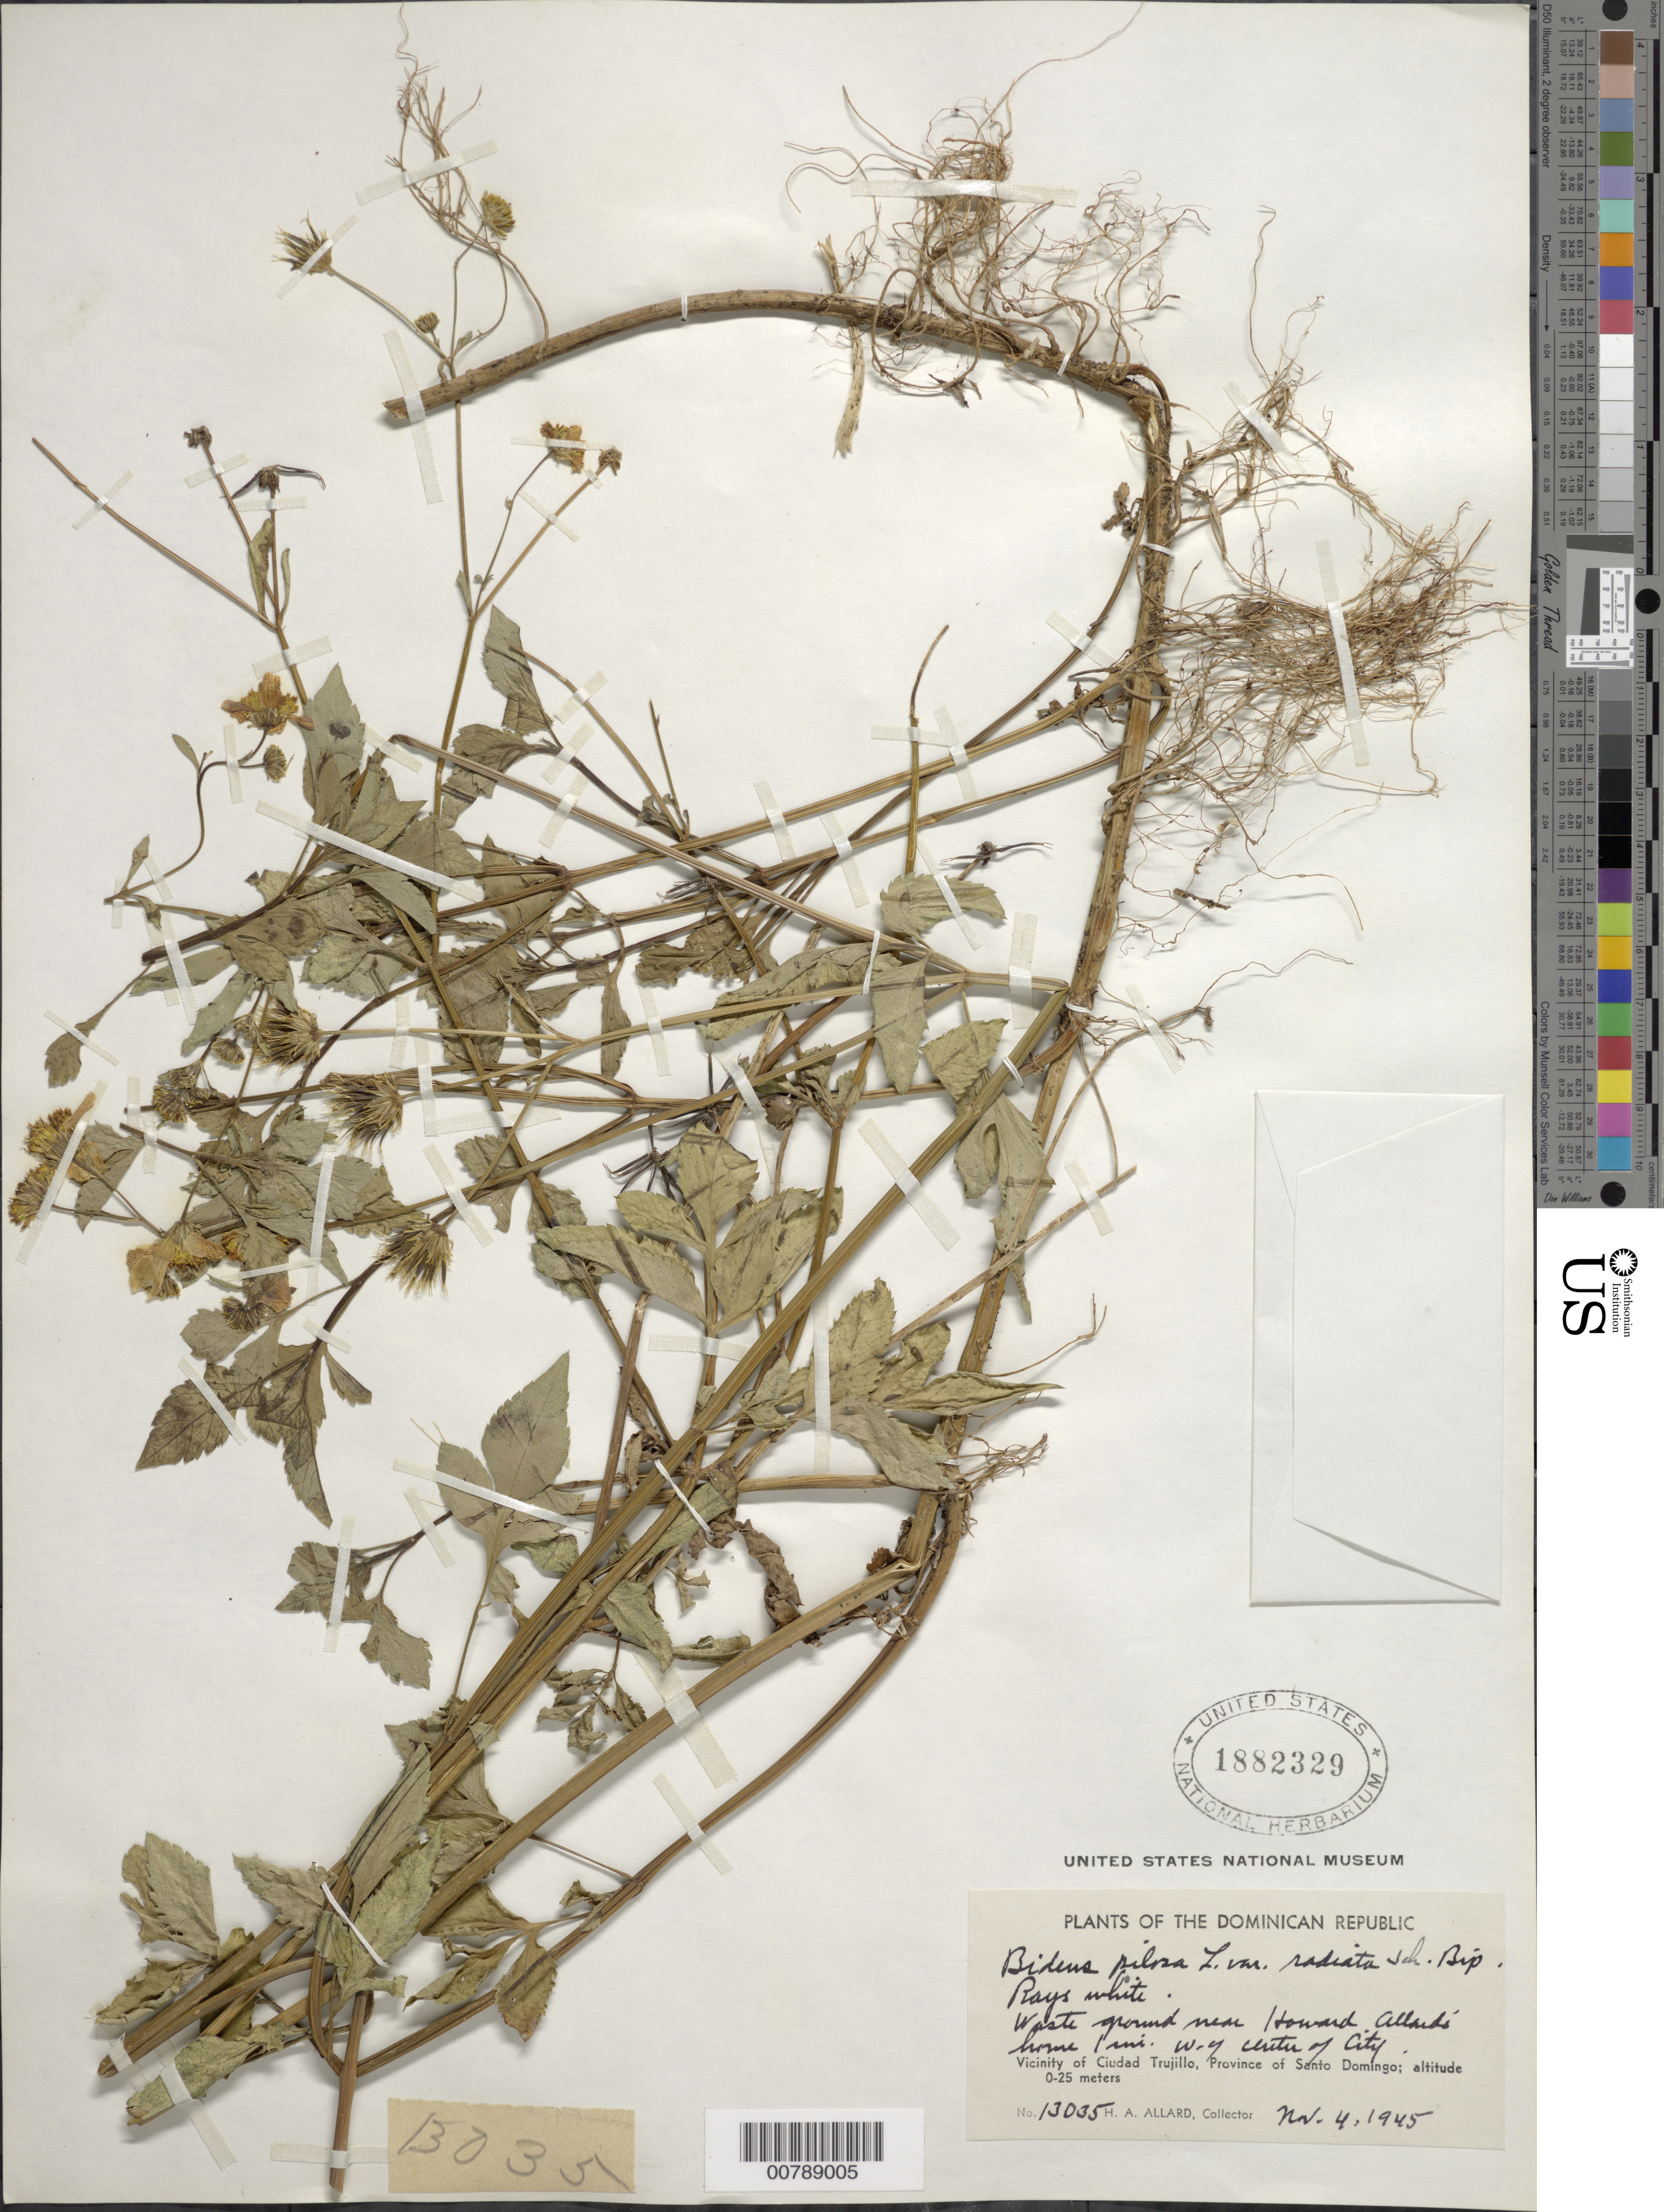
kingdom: Plantae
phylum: Tracheophyta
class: Magnoliopsida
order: Asterales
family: Asteraceae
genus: Bidens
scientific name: Bidens alba var. radiata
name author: (Sch. Bip.) R.E. Ballard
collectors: H. A. Allard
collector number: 13035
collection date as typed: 04 Nov 1945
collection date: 1945-11-04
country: Dominican Republic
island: Hispaniola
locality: Vicinity of Ciudad Trujillo, Province of Santo Domingo. Near Howard Allard's home, 1 mi W of center of city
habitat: Waste ground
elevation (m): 0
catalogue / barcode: US 1882329